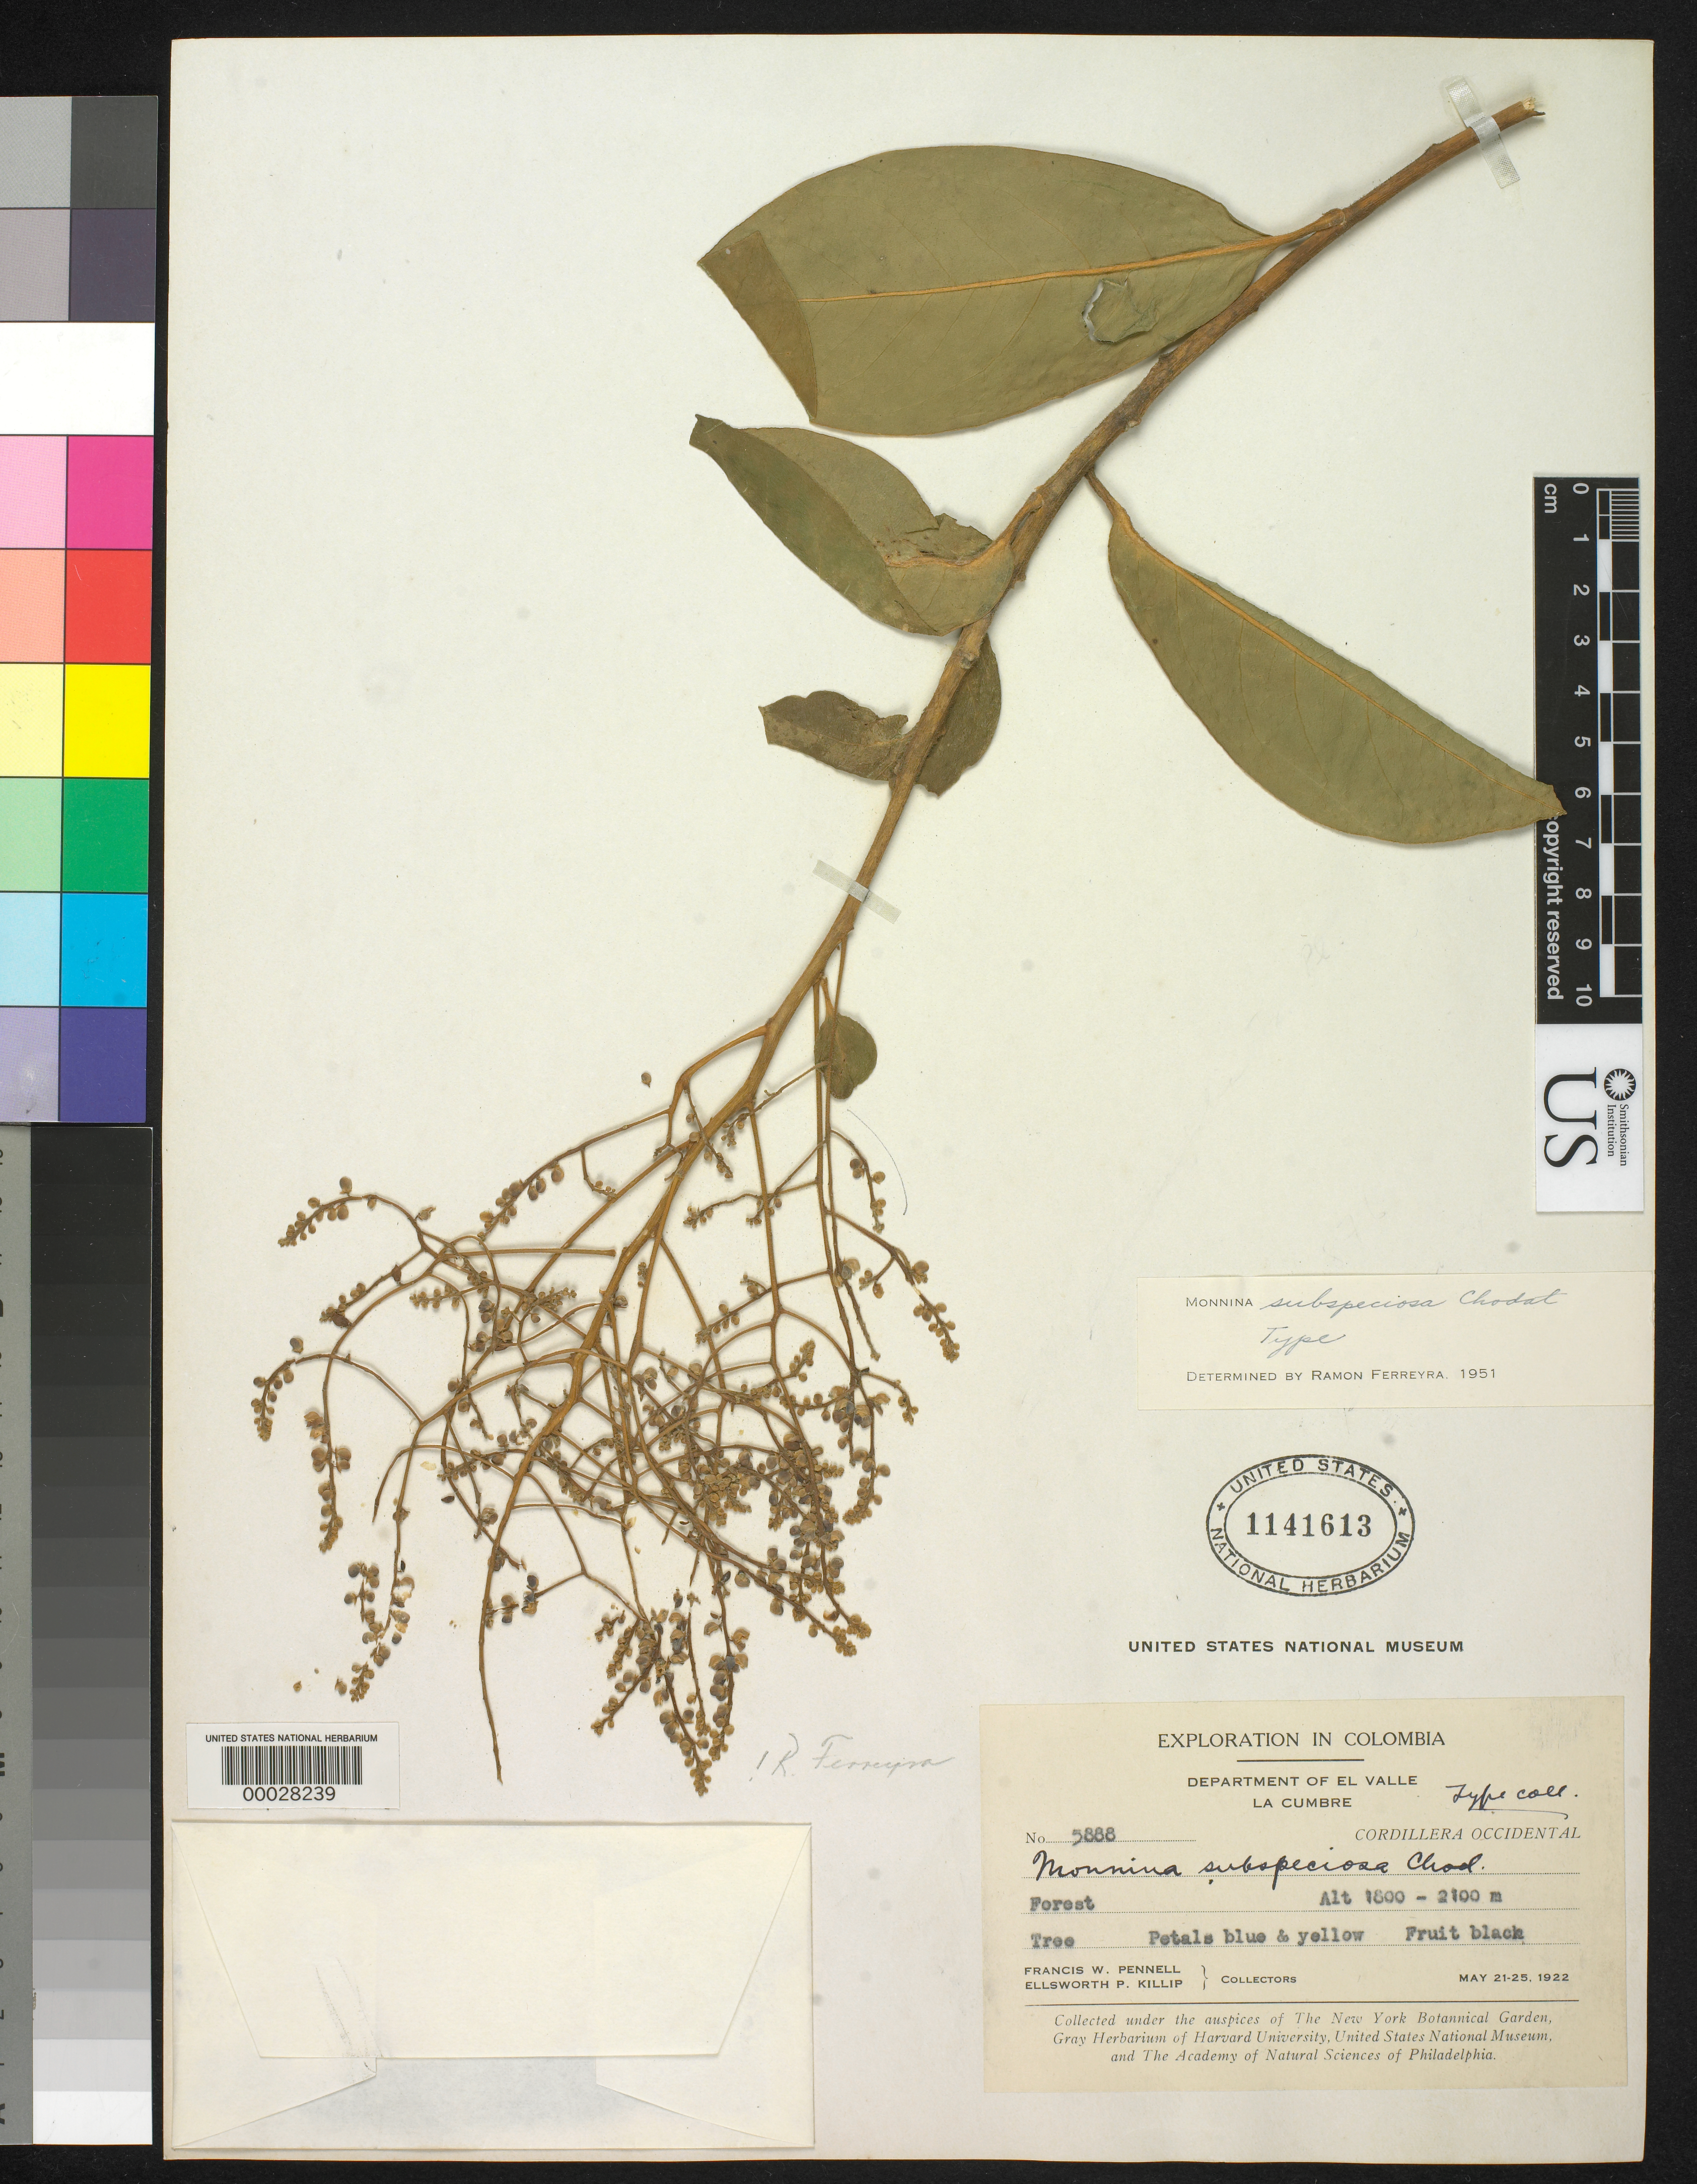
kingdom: Plantae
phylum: Tracheophyta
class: Magnoliopsida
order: Fabales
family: Polygalaceae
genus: Monnina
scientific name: Monnina subspeciosa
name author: Chodat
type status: Isotype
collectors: F. W. Pennell & E. P. Killip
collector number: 5888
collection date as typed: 21 May 1922 to 25 May 1922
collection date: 1922-05-21/1922-05-25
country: Colombia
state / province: Valle del Cauca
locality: La Cumbe, Cordillera Occidental.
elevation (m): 1800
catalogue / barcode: US 1141613